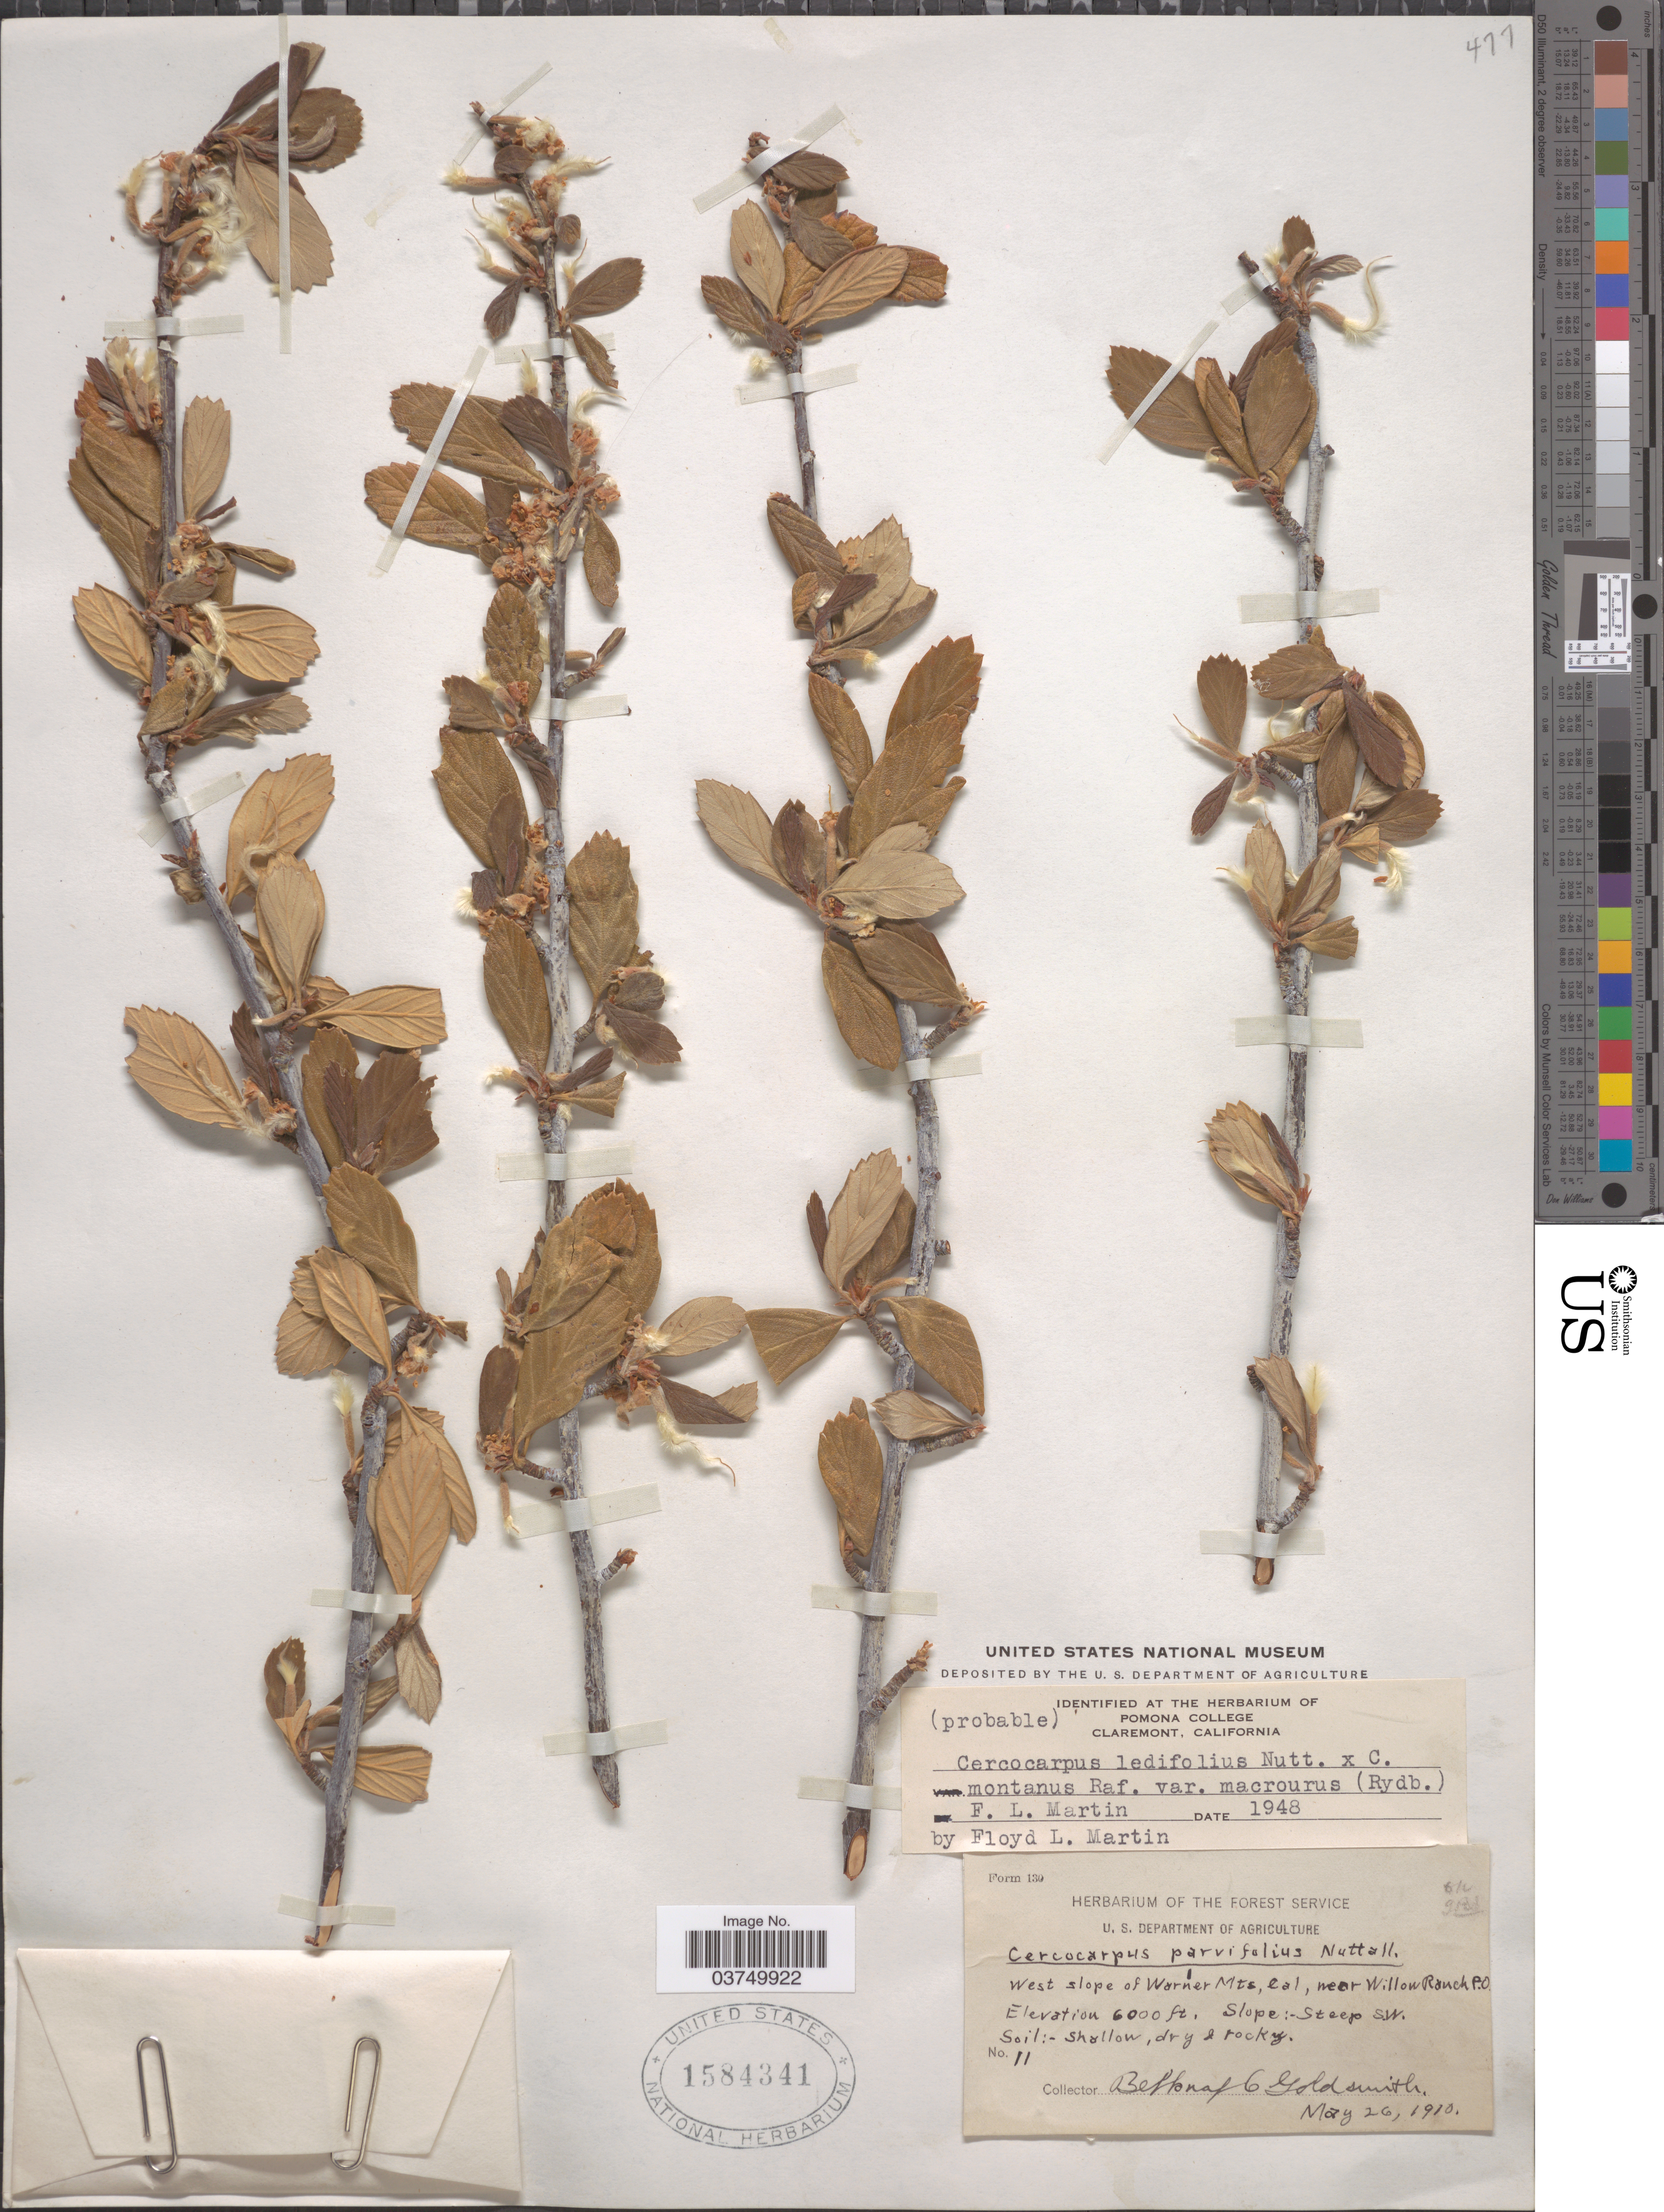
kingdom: Plantae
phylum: Tracheophyta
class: Magnoliopsida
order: Rosales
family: Rosaceae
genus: Cercocarpus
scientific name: Cercocarpus ledifolius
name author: Nutt.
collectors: B. Goldsmith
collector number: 11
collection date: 1910-05-26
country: United States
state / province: California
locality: West slope of Warner Mts., near Willow Ranch P. O.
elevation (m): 1829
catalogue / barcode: US 1584341